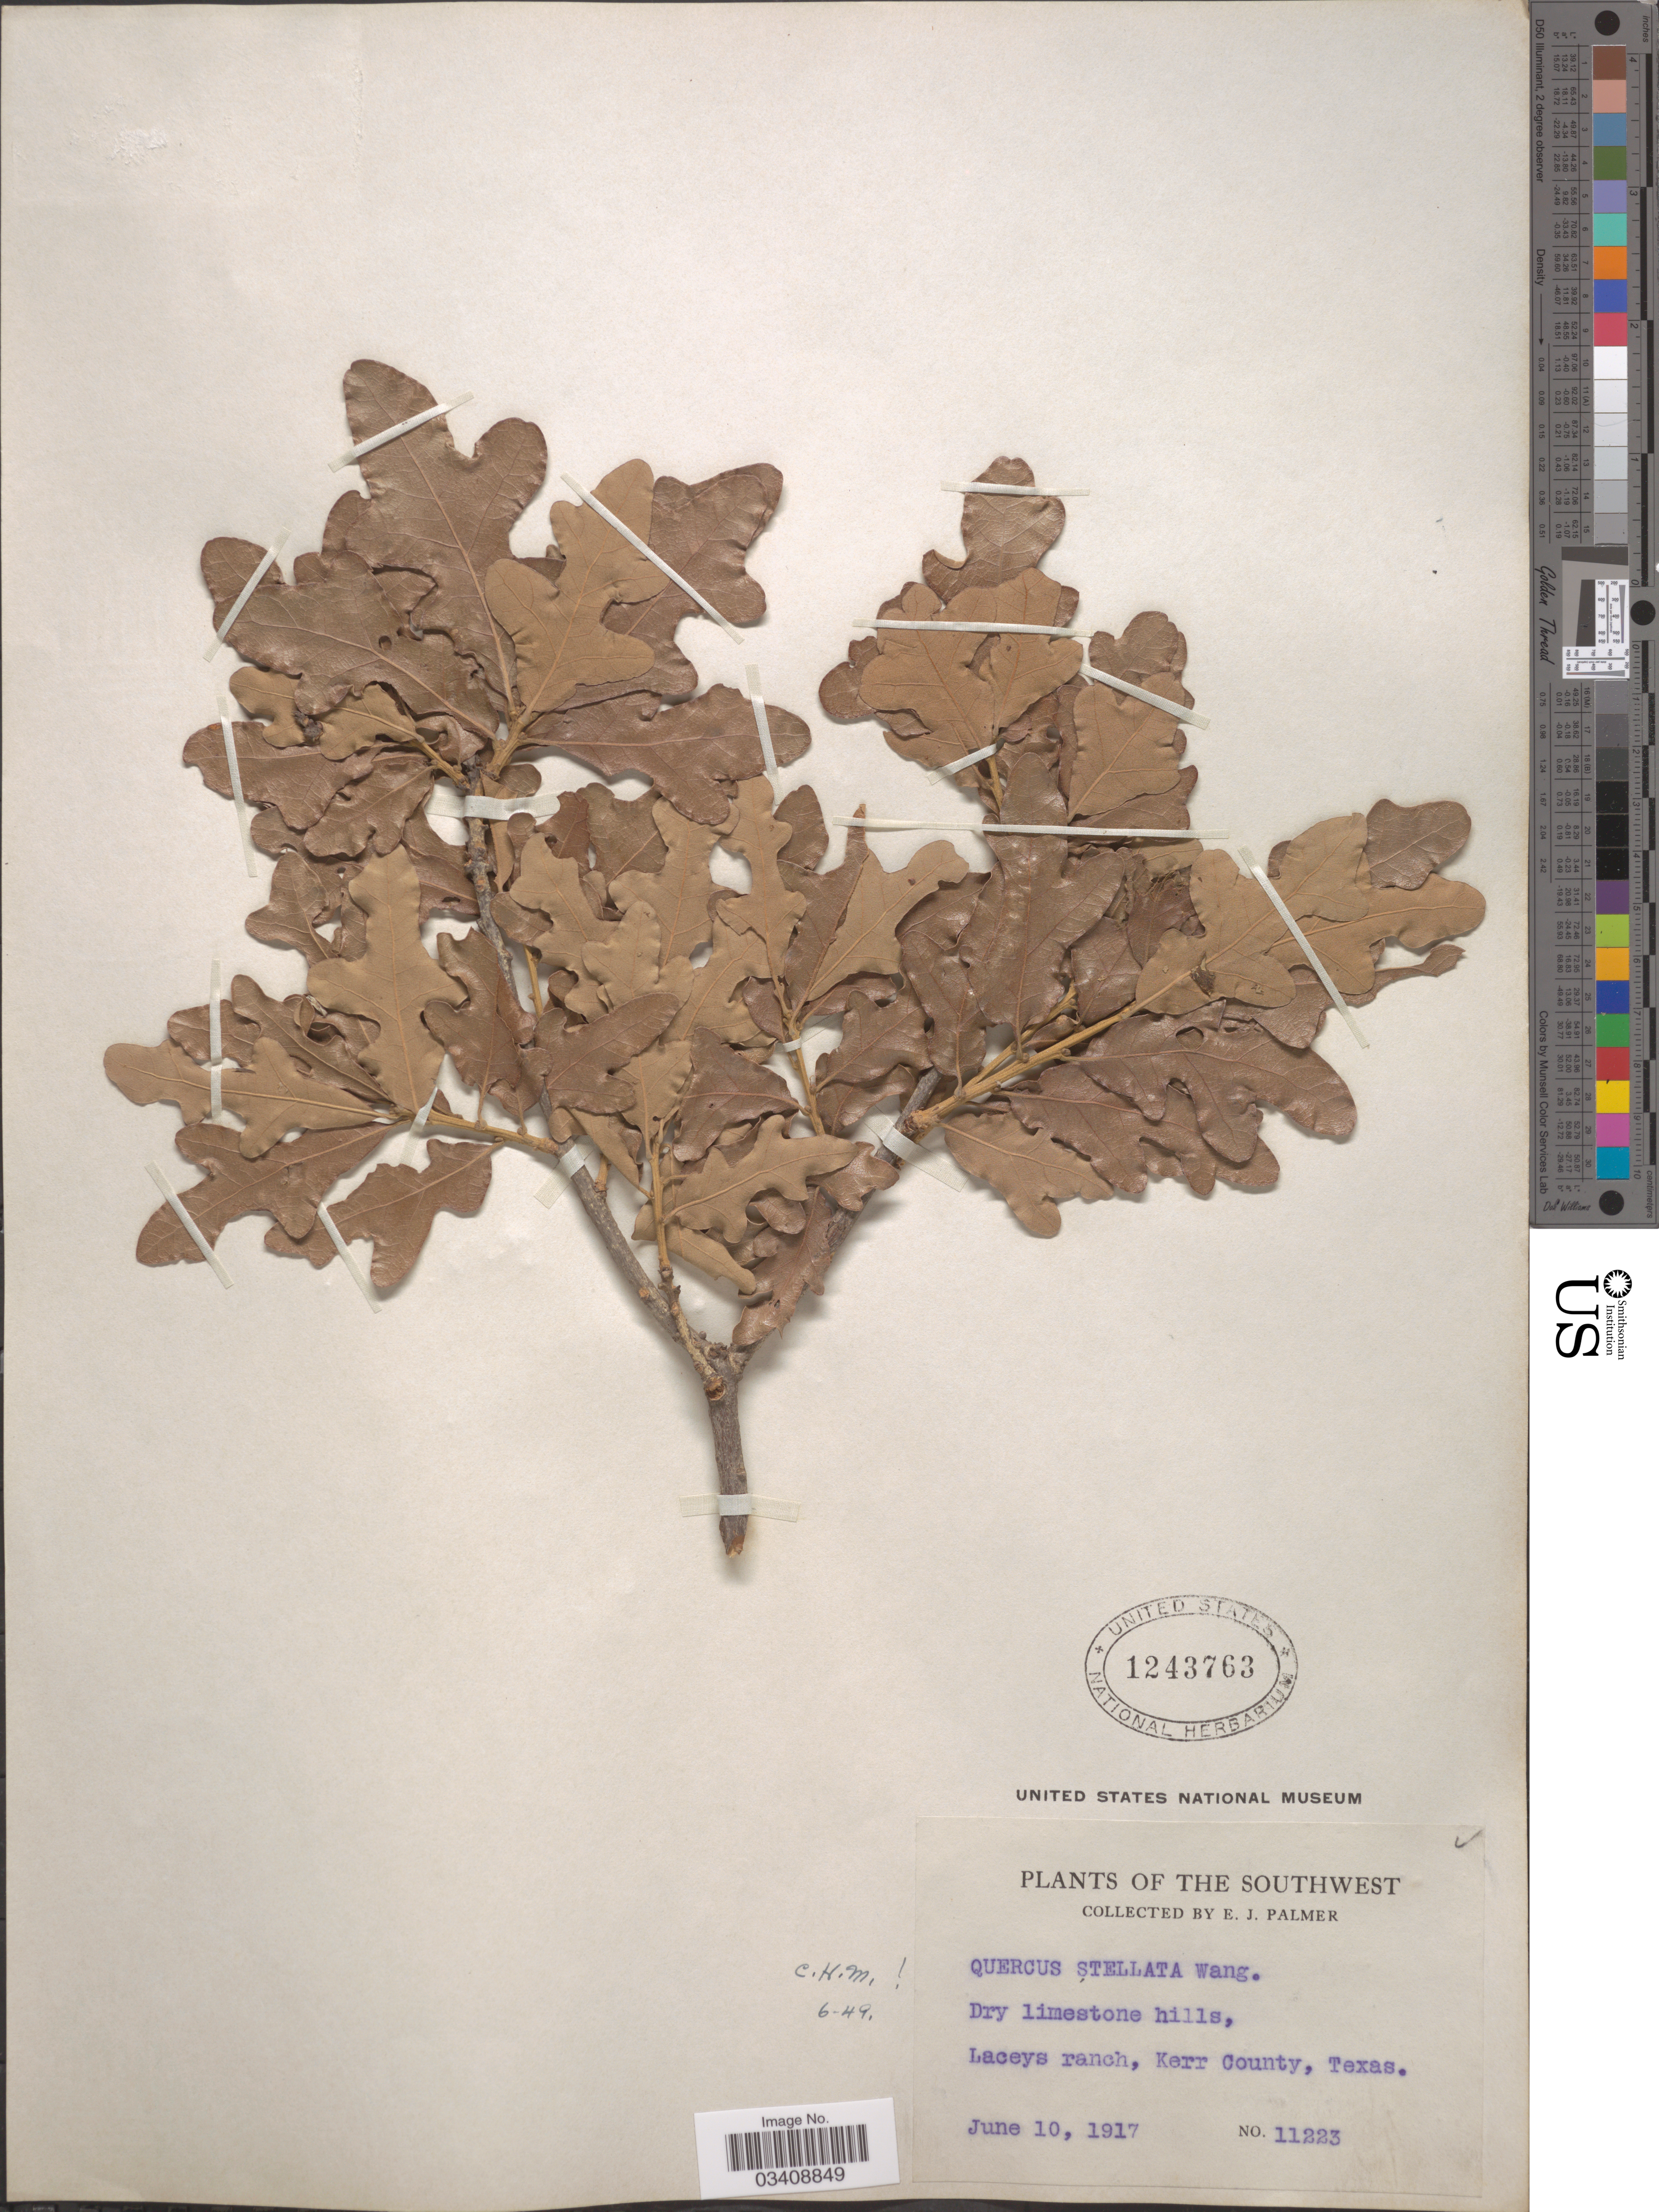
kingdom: Plantae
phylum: Tracheophyta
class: Magnoliopsida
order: Fagales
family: Fagaceae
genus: Quercus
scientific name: Quercus stellata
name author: Wangenh.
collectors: E. J. Palmer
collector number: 11223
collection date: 1917-06-10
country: United States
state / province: Texas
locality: The Southwest. Laceys ranch, Kerr County.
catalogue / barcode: US 1243763